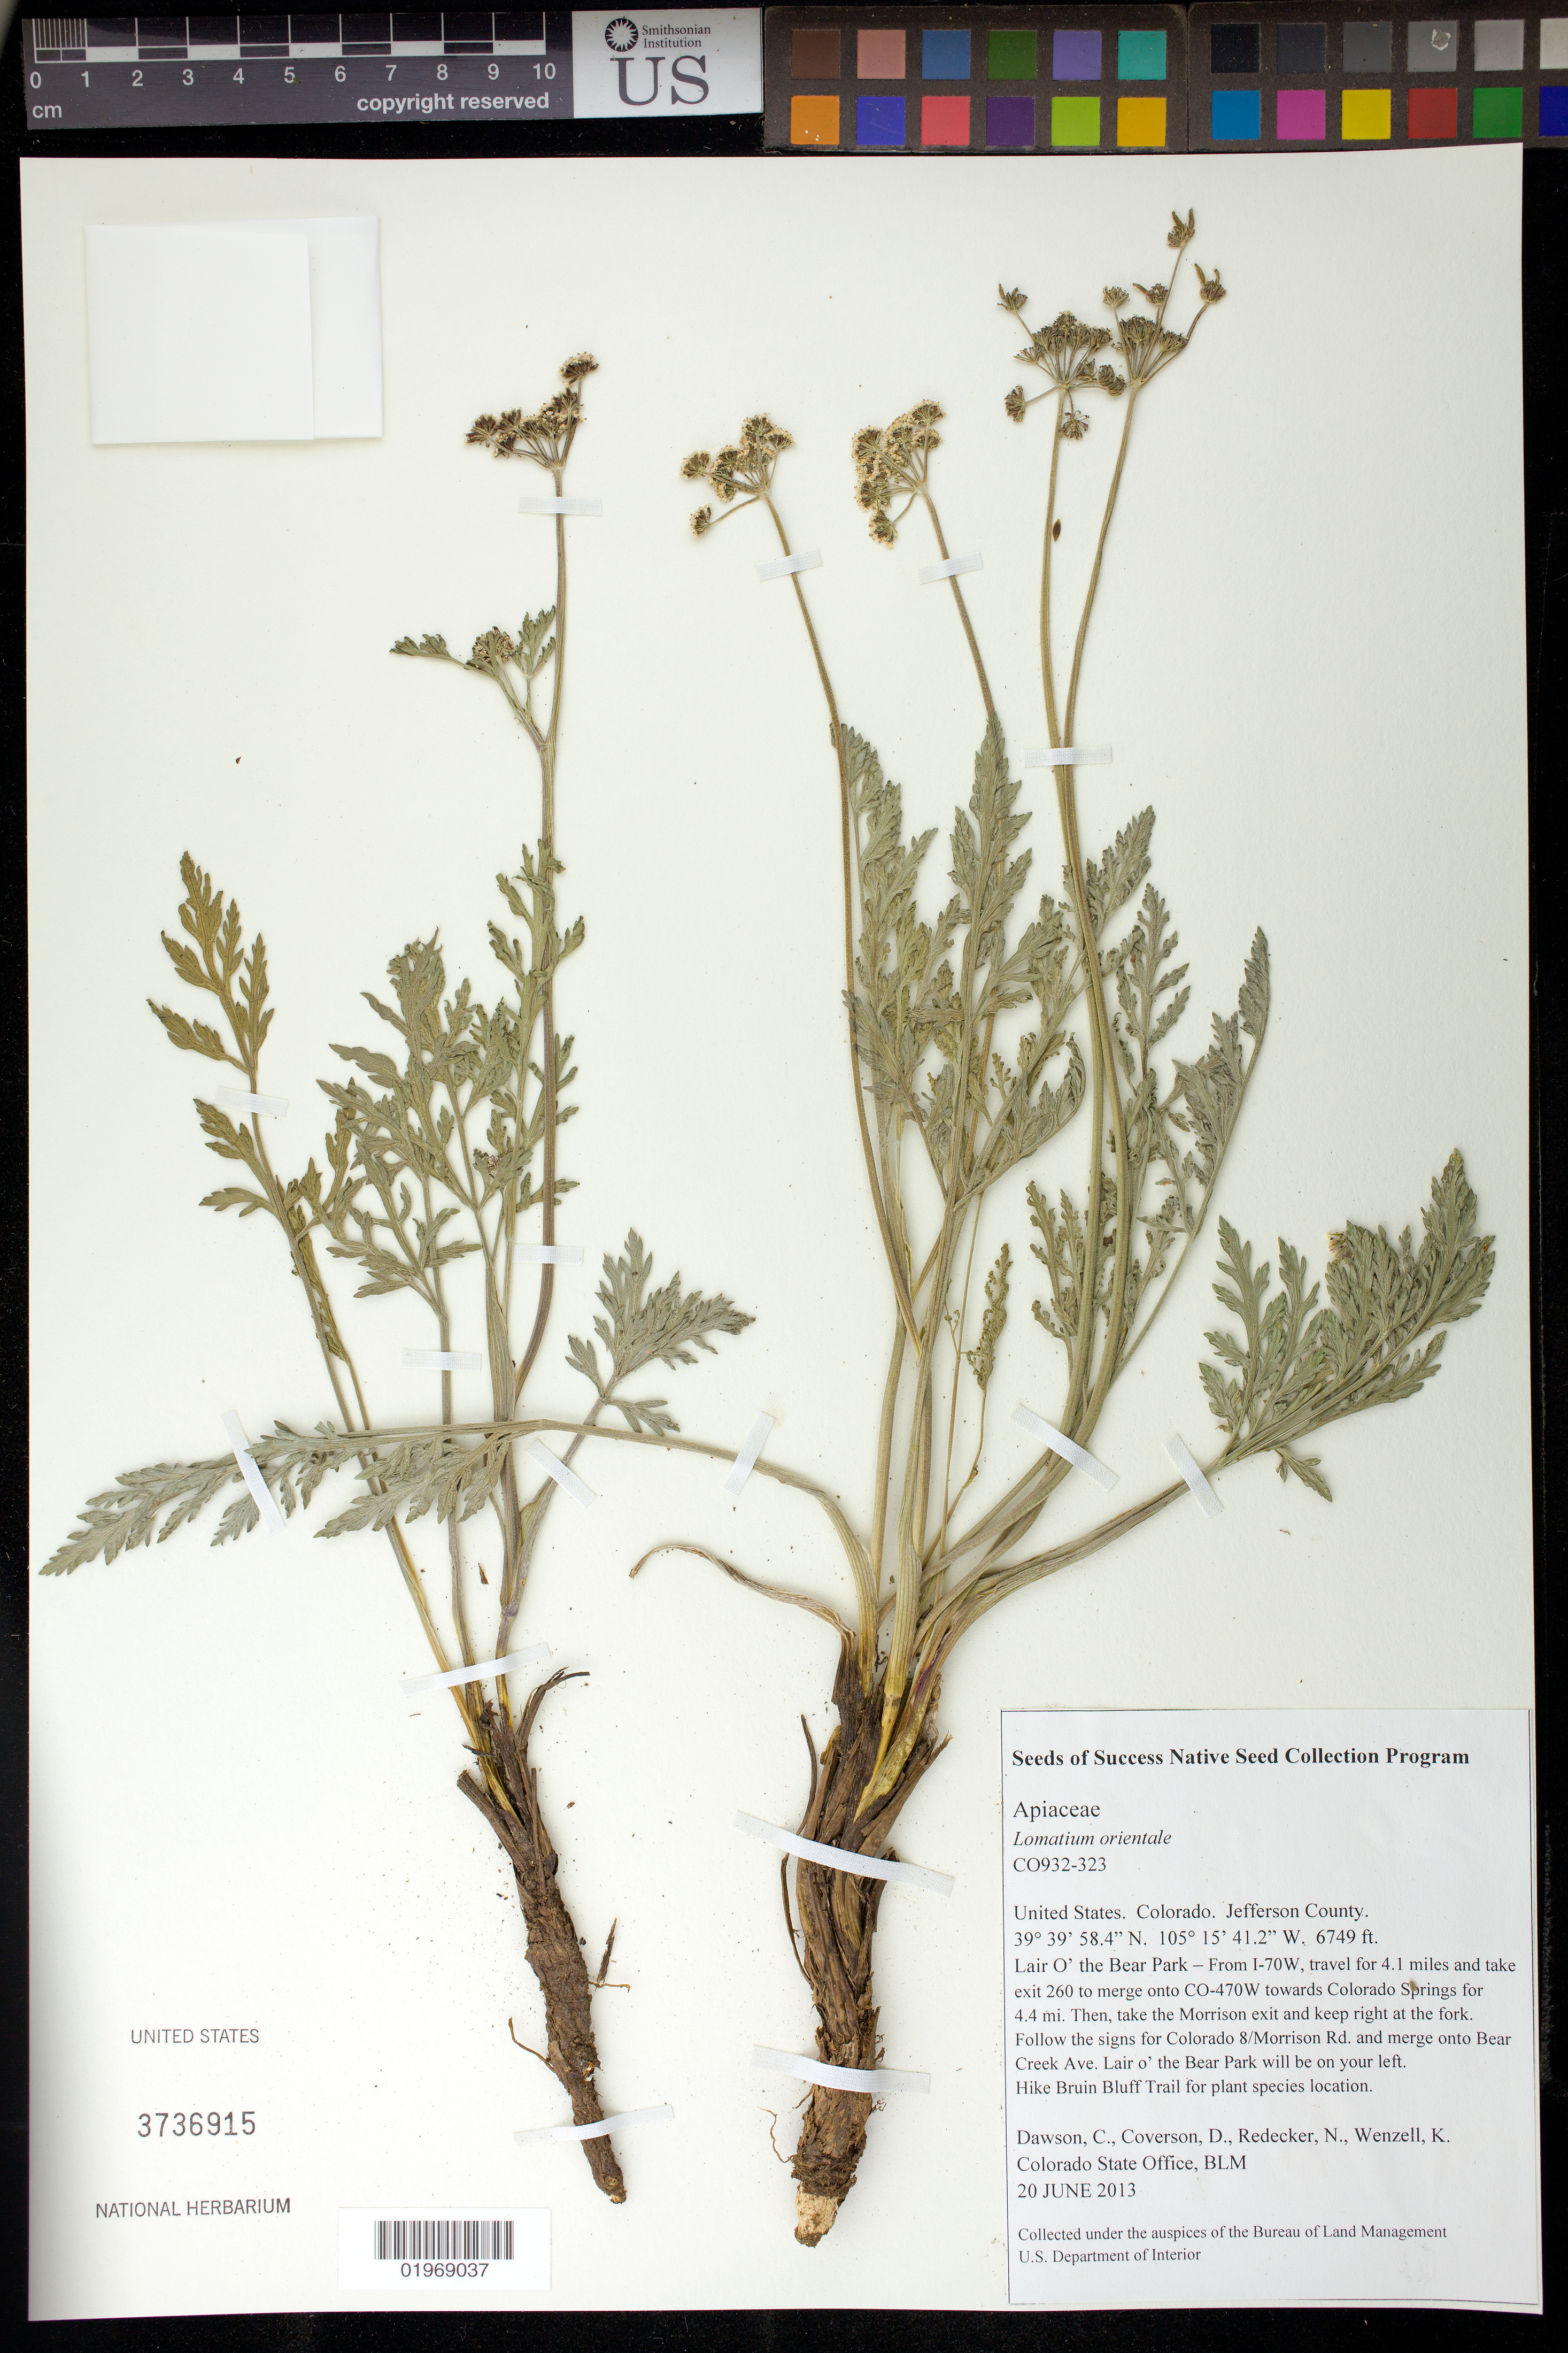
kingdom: Plantae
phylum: Tracheophyta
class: Magnoliopsida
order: Apiales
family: Apiaceae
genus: Lomatium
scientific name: Lomatium orientale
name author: J.M. Coult. & Rose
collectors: C. Dawson, N. Redecker, K. Wenzell & D. Coverson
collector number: CO932-323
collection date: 2013-06-20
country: United States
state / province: Colorado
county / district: Jefferson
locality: Lair O' the Bear Park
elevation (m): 2057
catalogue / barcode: US 3736915